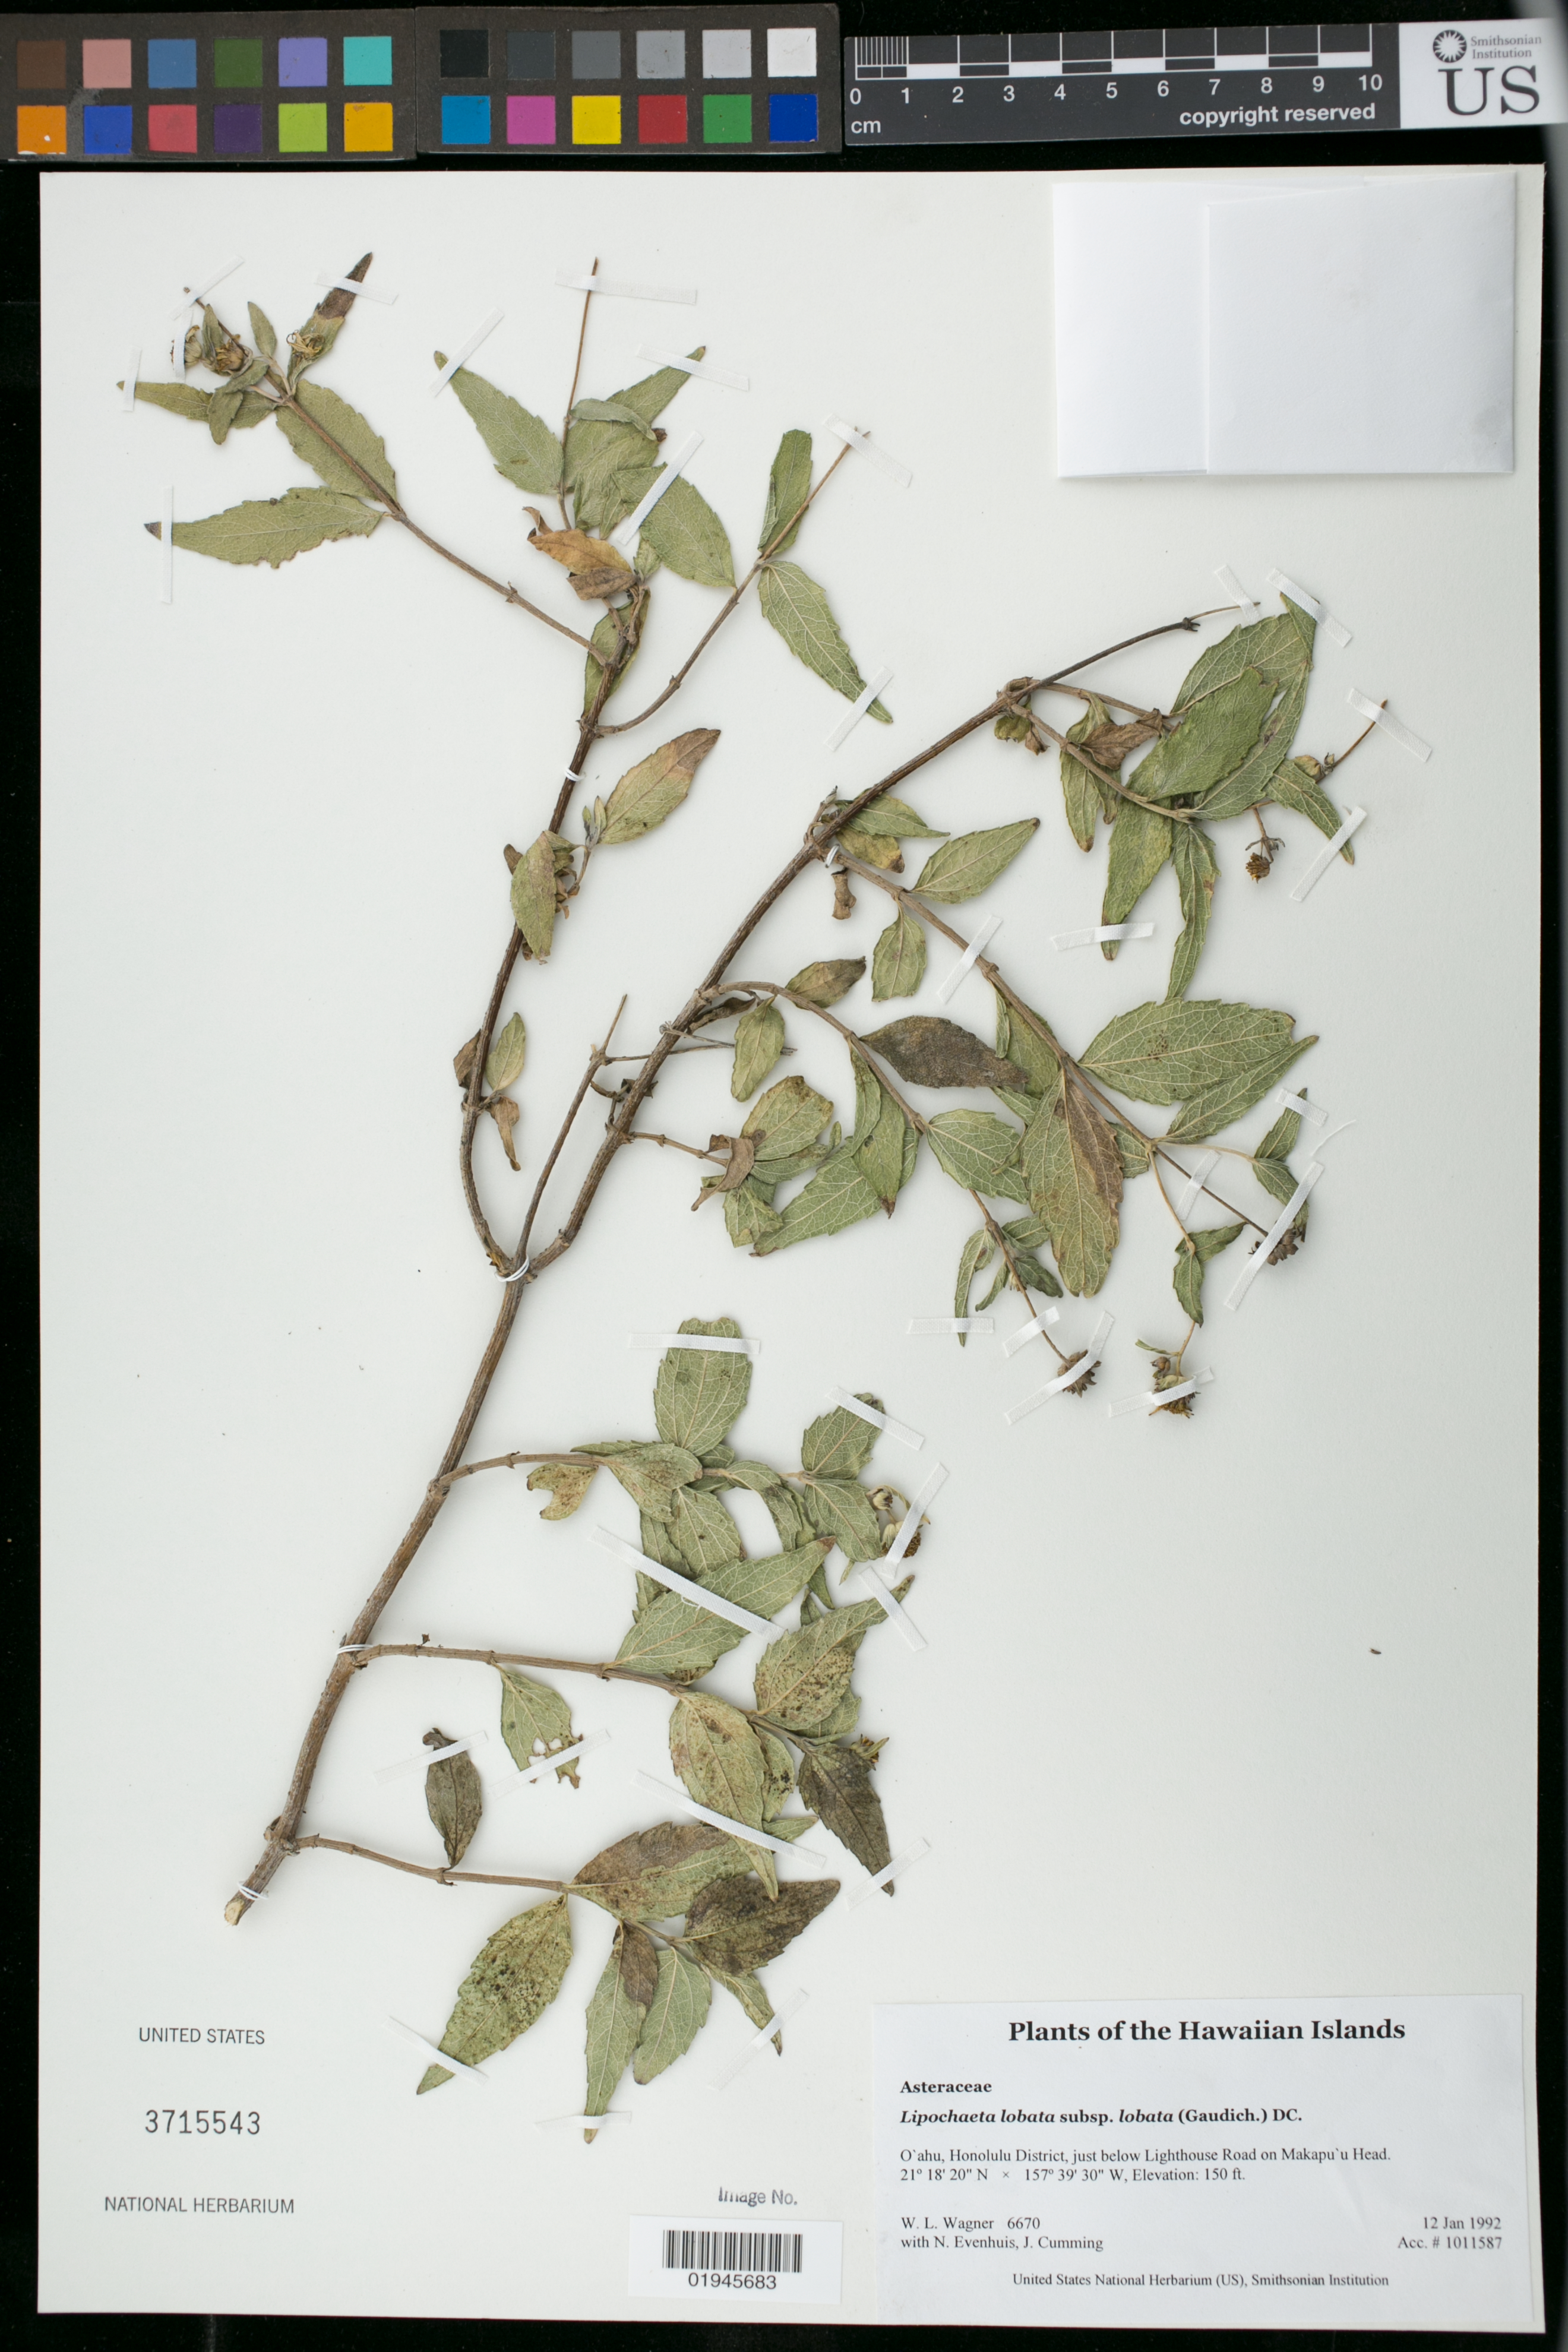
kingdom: Plantae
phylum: Tracheophyta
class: Magnoliopsida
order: Asterales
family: Asteraceae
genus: Lipochaeta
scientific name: Lipochaeta lobata var. lobata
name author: (Gaudich.) DC.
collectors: W. L. Wagner, N. Evenhuis & J. Cumming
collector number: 6670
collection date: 1992-01-12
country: United States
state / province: Hawaii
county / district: Honolulu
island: Oahu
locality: Just below Lighthouse Road on Makapu'u Head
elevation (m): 46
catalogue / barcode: US 3715543